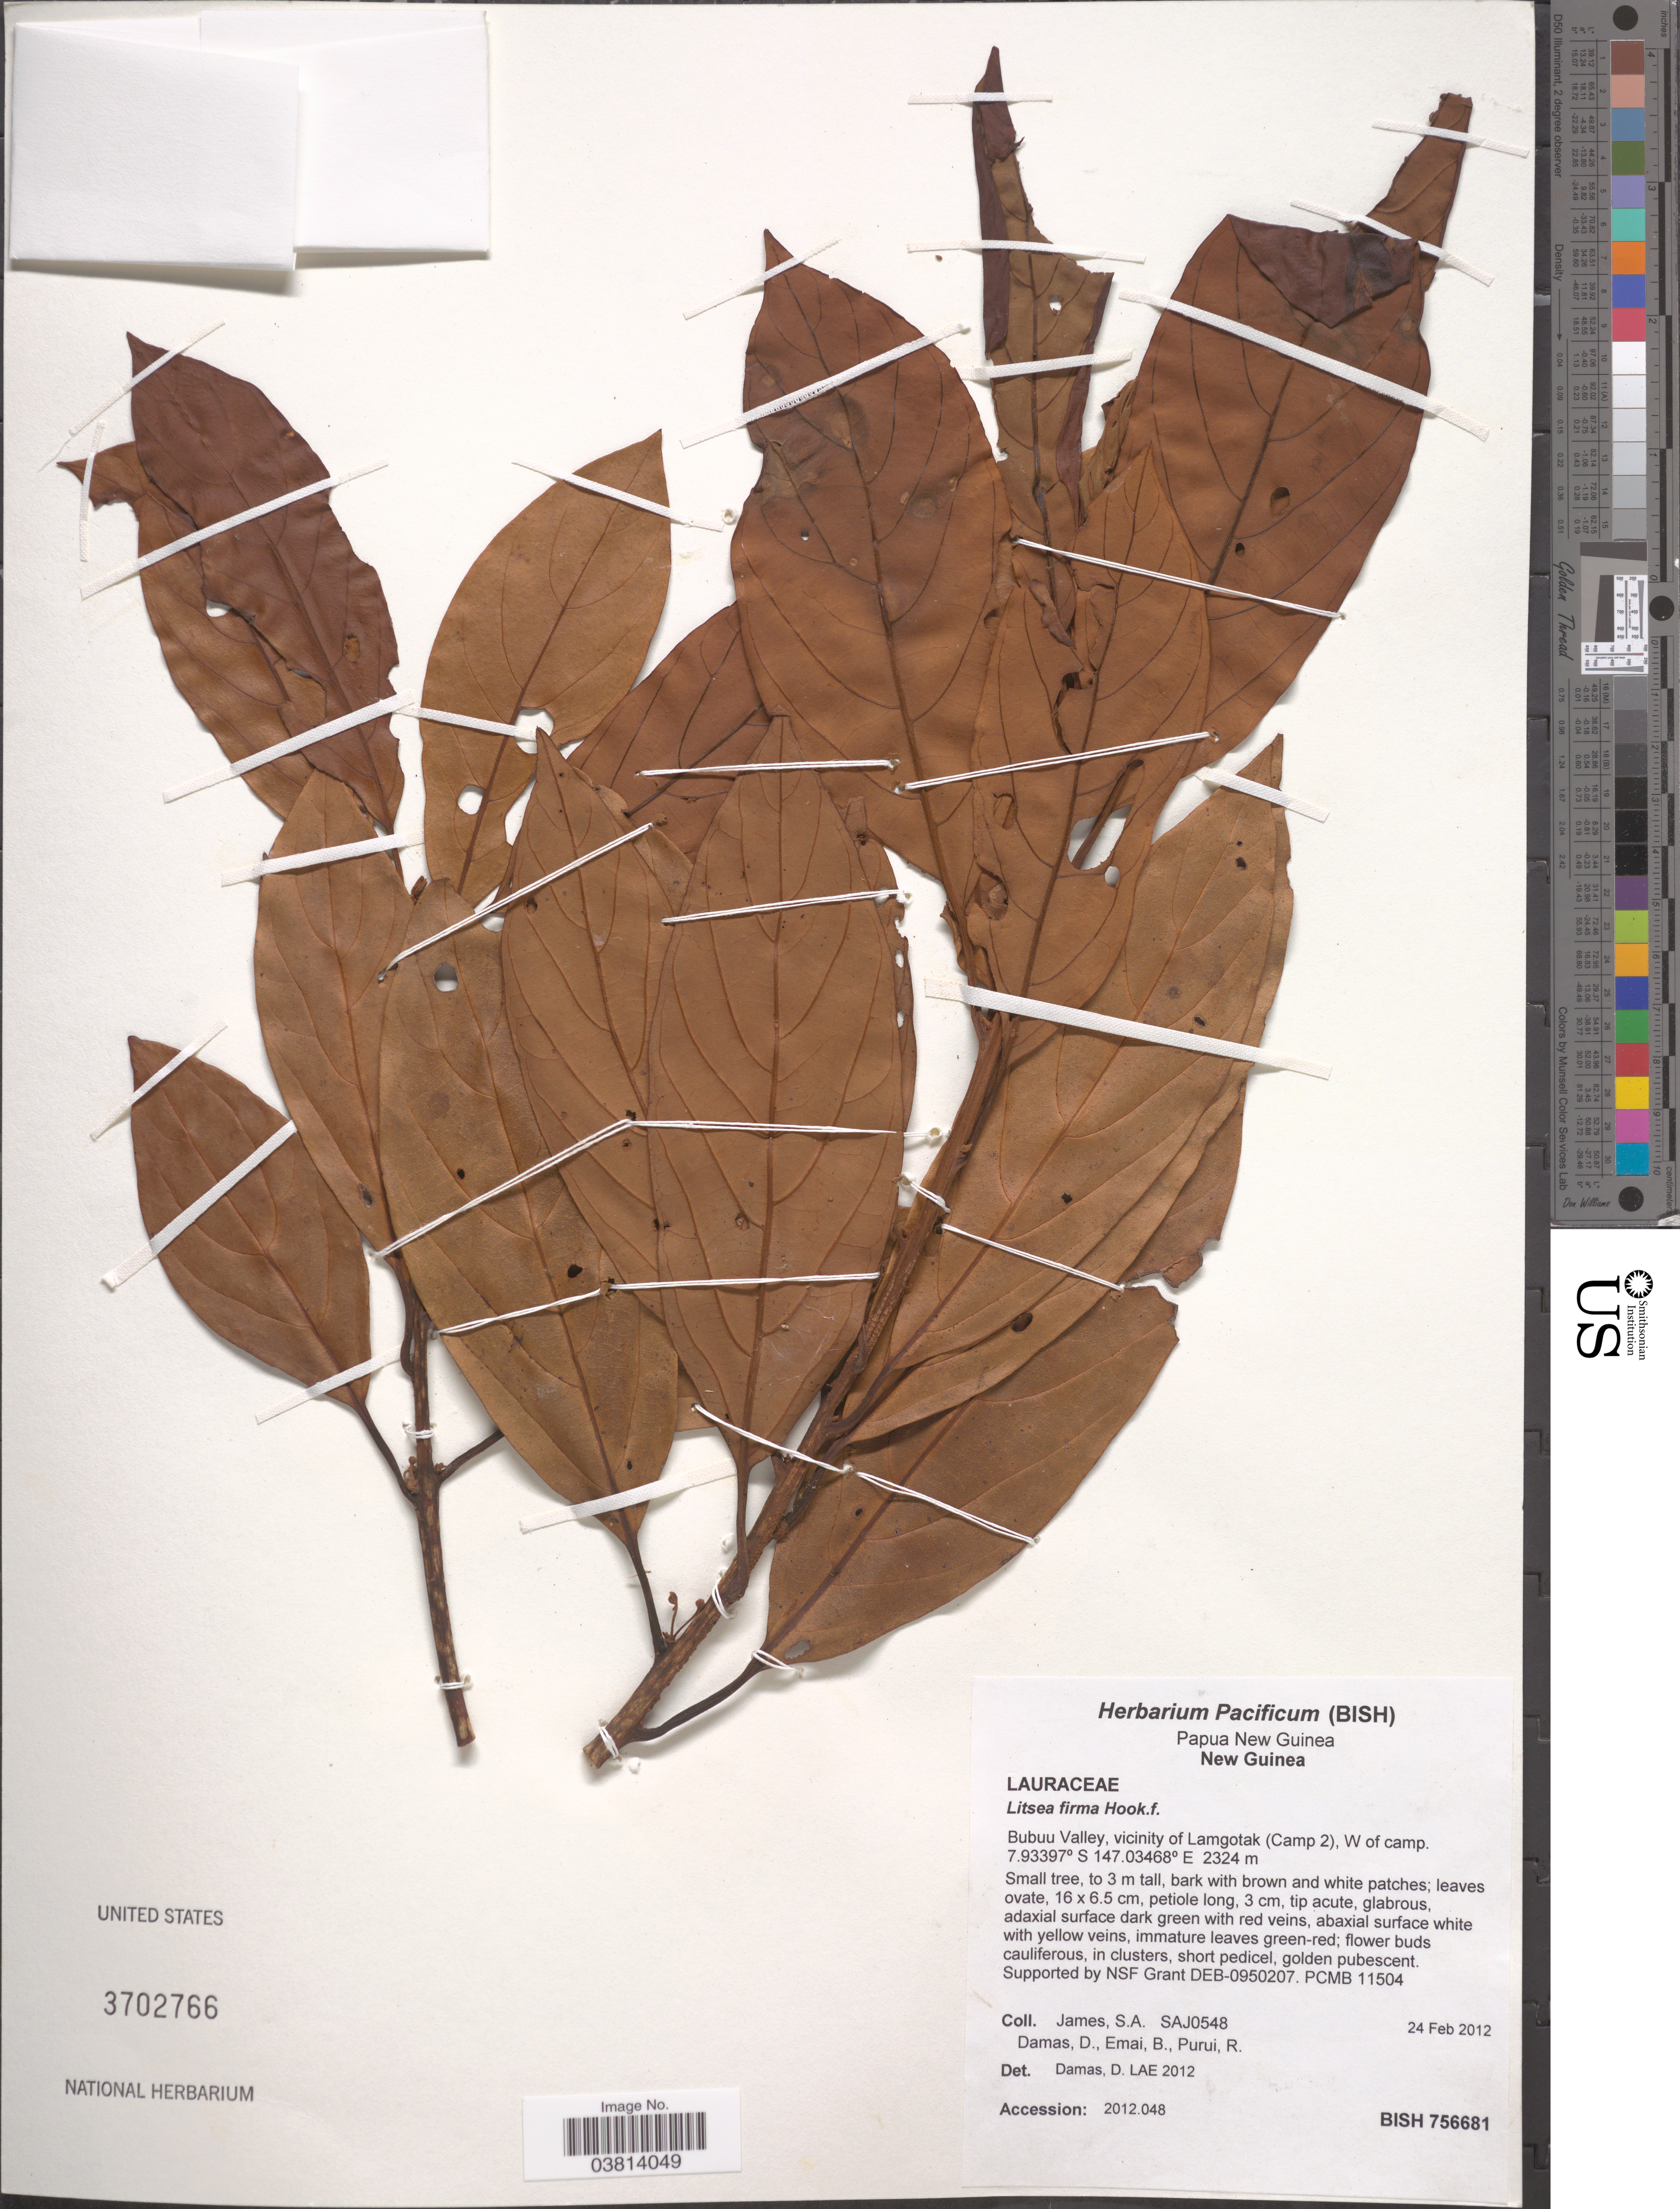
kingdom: Plantae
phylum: Tracheophyta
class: Magnoliopsida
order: Laurales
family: Lauraceae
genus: Litsea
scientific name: Litsea firma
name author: (Blume) Hook. f.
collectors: S. James, D. Damas, B. Emai & R. Purui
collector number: SAJ0548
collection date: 2012-02-24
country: Papua New Guinea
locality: New Guinea. Bubuu Valley, vicinity of Lamgotak (Camp 2), W. of camp.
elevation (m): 2324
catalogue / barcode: US 3702766